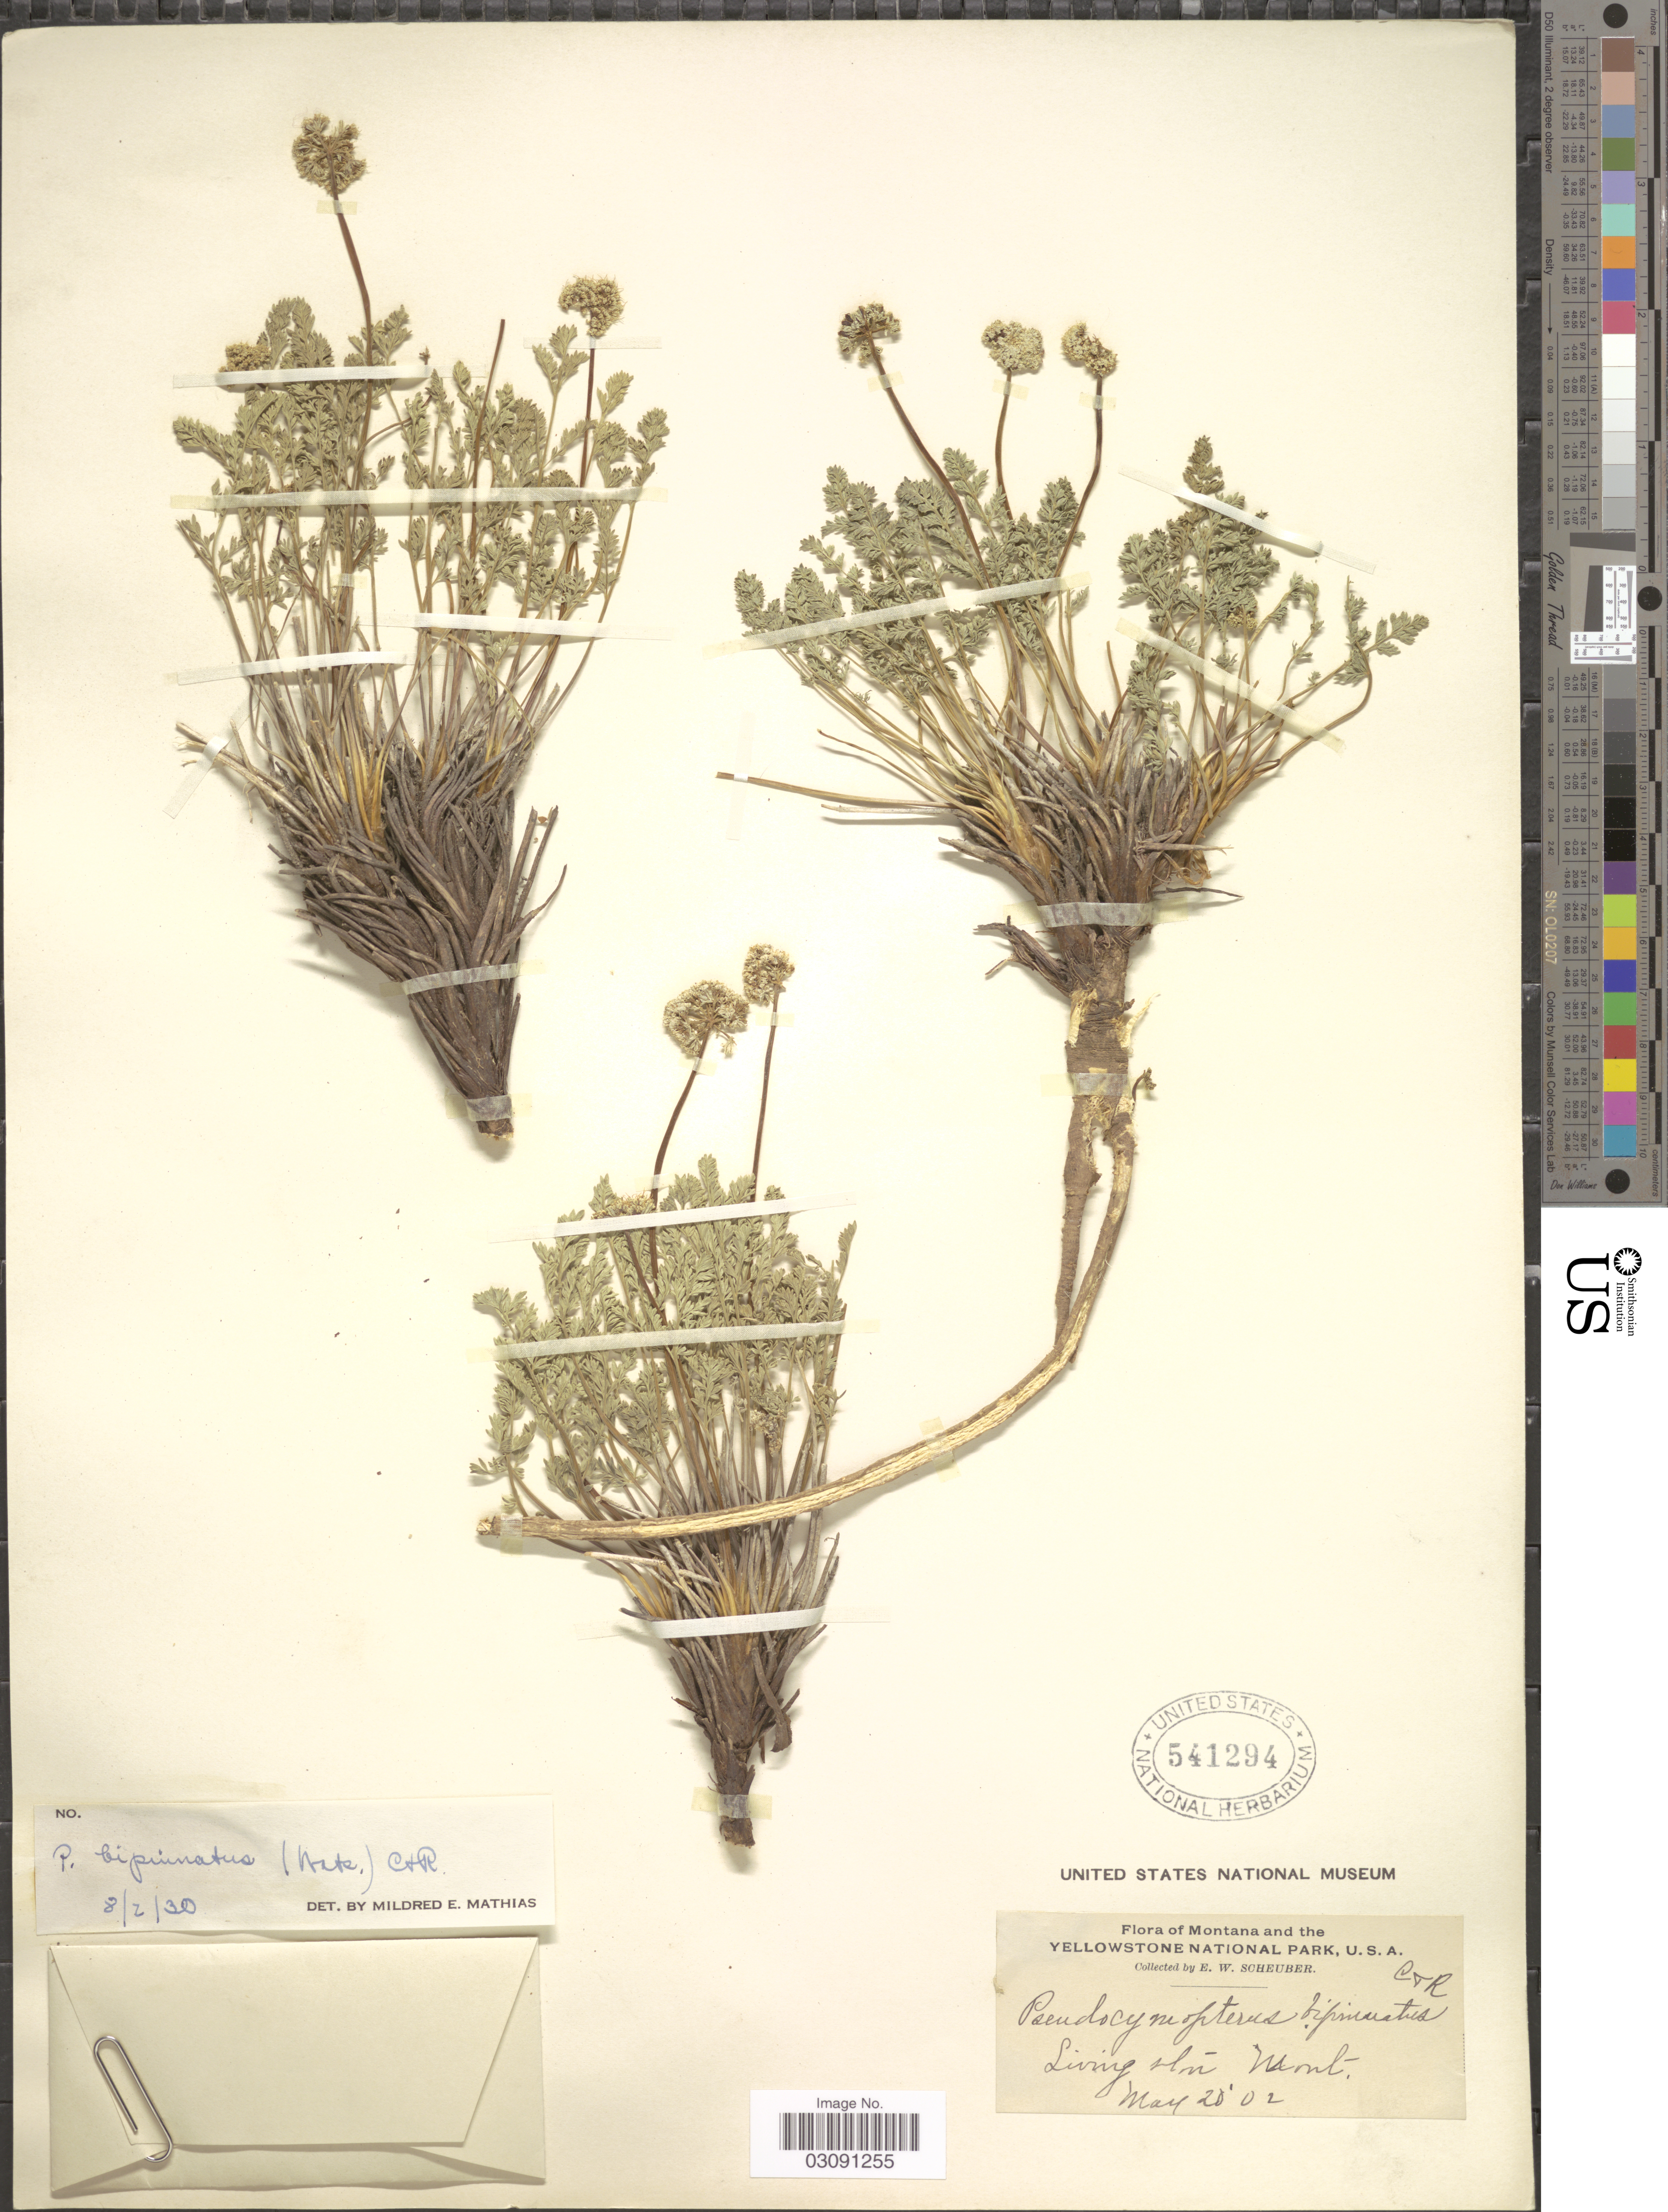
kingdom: Plantae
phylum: Tracheophyta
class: Magnoliopsida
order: Apiales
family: Apiaceae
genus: Cymopterus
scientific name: Cymopterus bipinnatus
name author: S. Watson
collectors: E. Scheuber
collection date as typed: Transcribed d/m/y: 20/5/2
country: United States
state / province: Montana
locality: Montana and the Yellowstone National Park, Livingston.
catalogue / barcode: US 541294